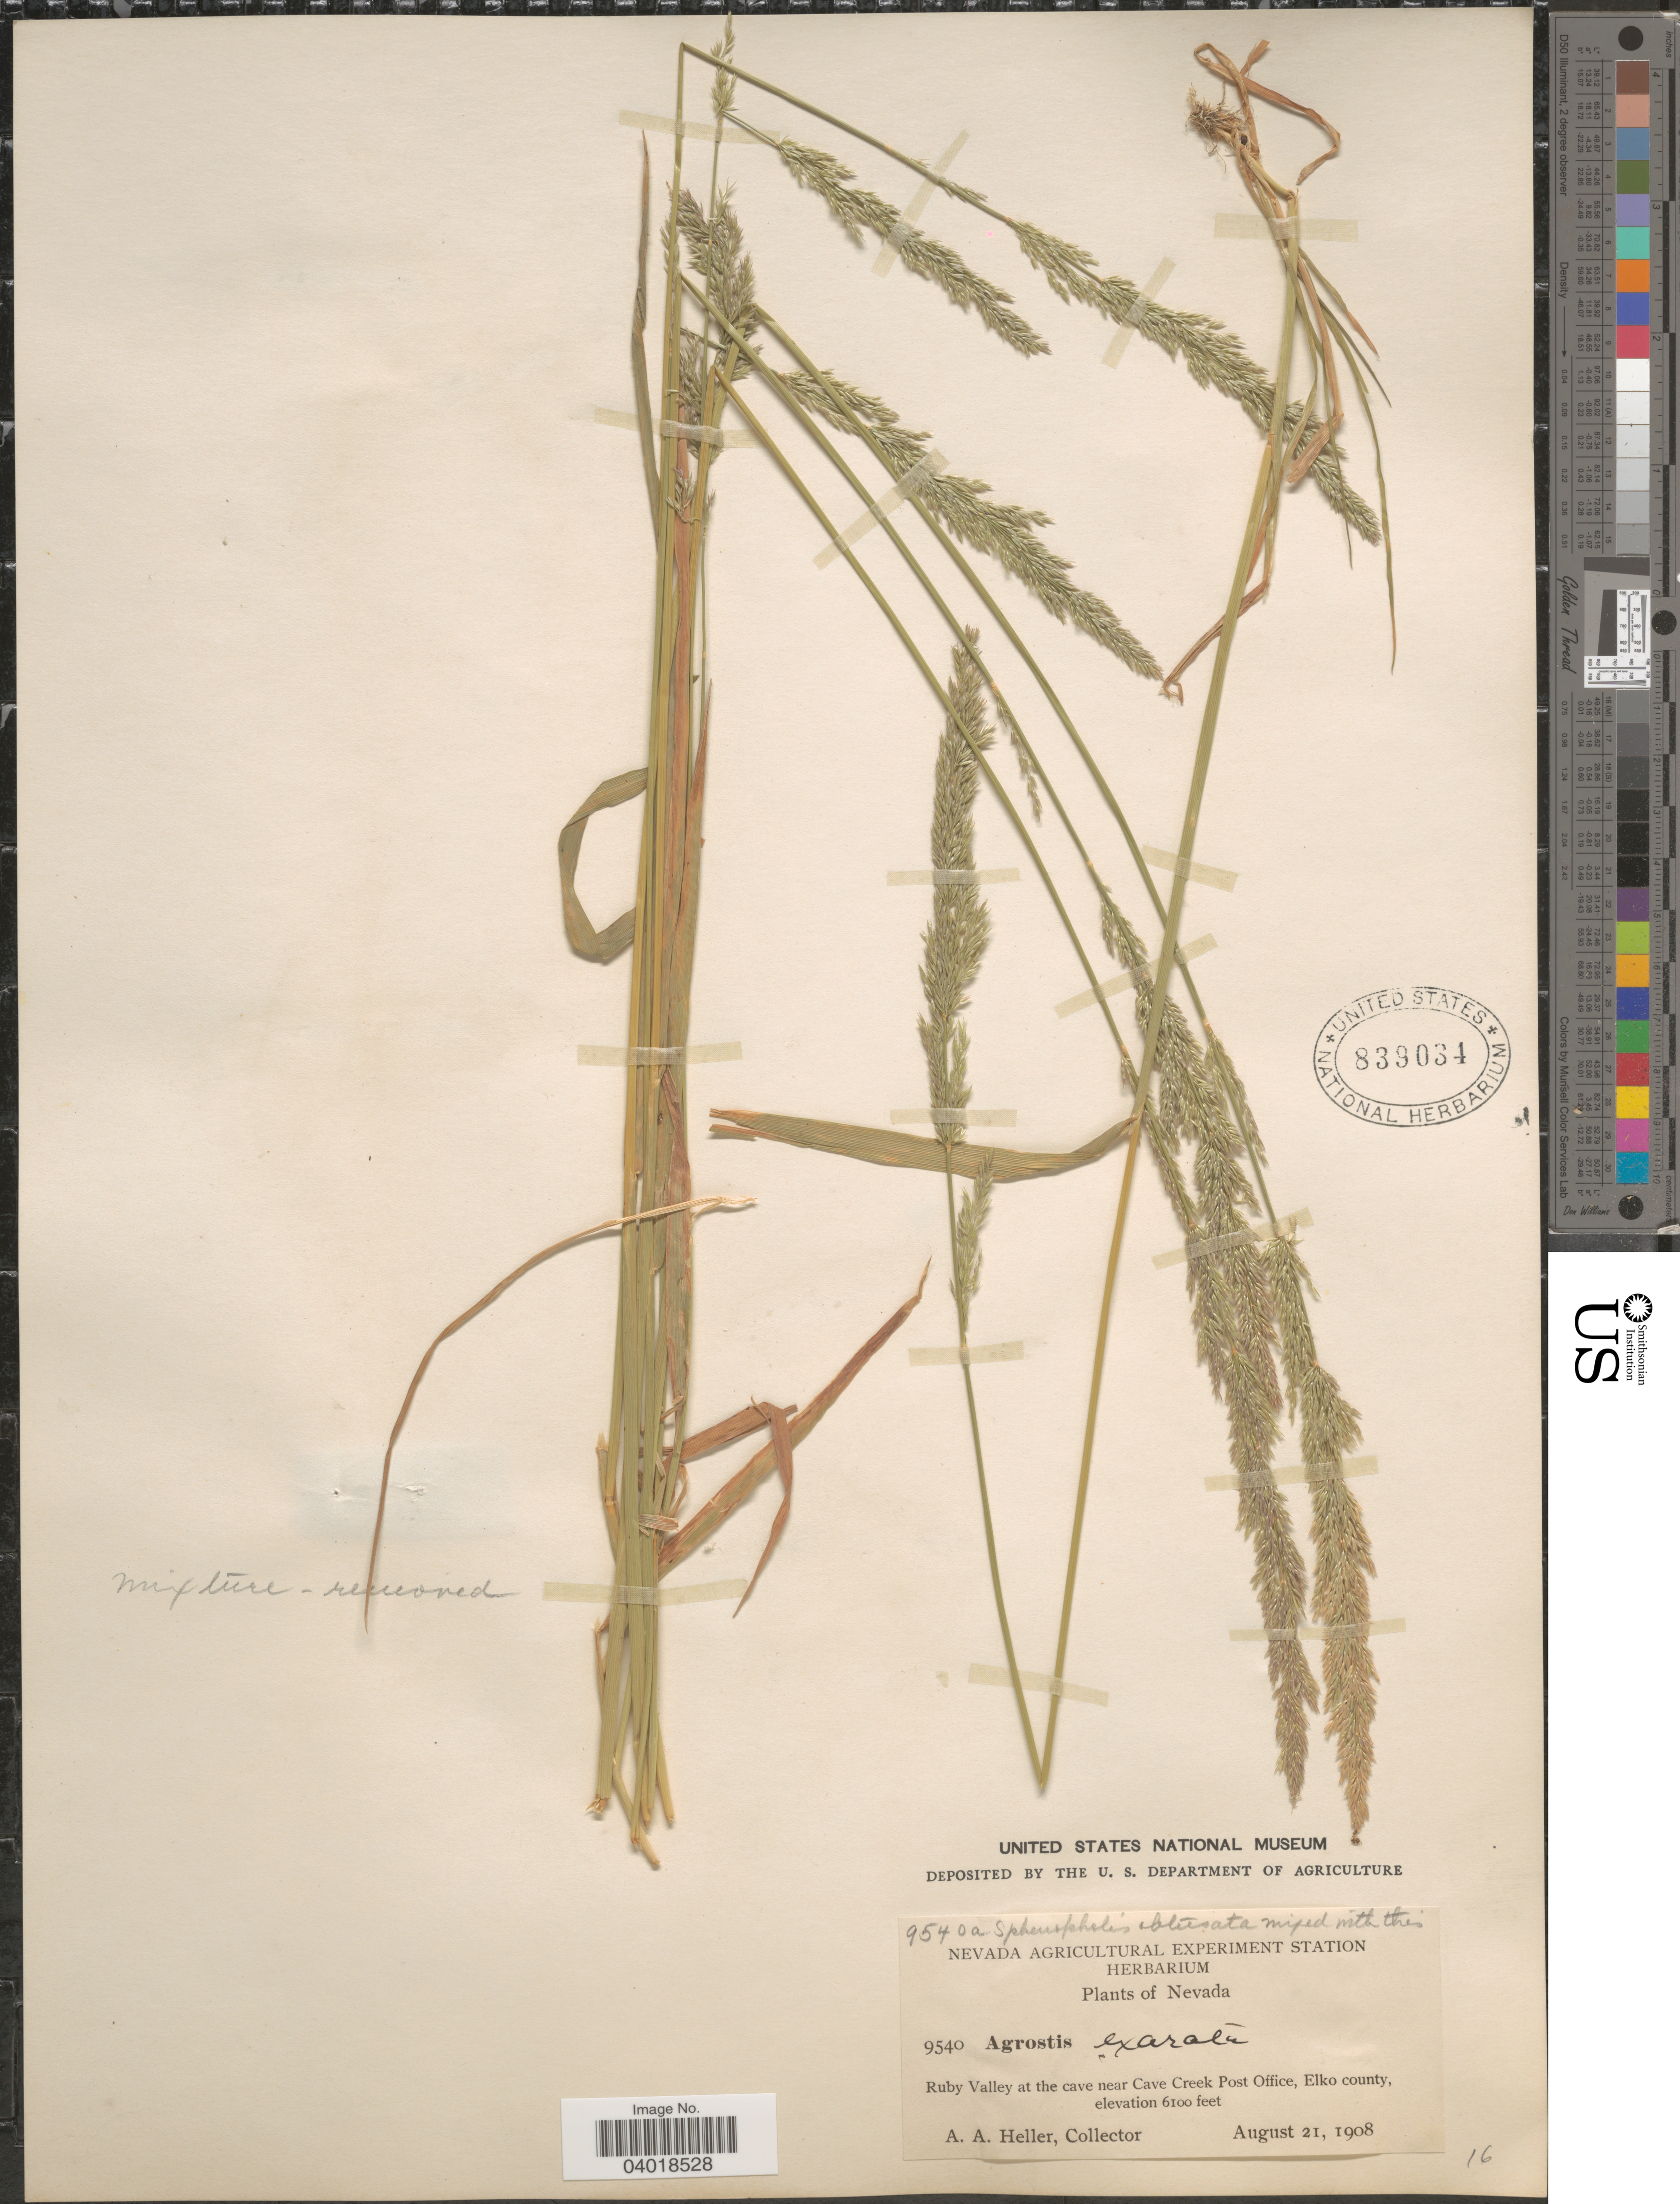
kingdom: Plantae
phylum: Tracheophyta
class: Liliopsida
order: Poales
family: Poaceae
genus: Agrostis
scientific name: Agrostis exarata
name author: Trin.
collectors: A. A. Heller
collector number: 9540a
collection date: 1908-08-21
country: United States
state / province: Nevada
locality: Ruby Valley at the cave near Cave Creek Post Office, Elko county.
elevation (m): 1859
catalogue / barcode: US 839034